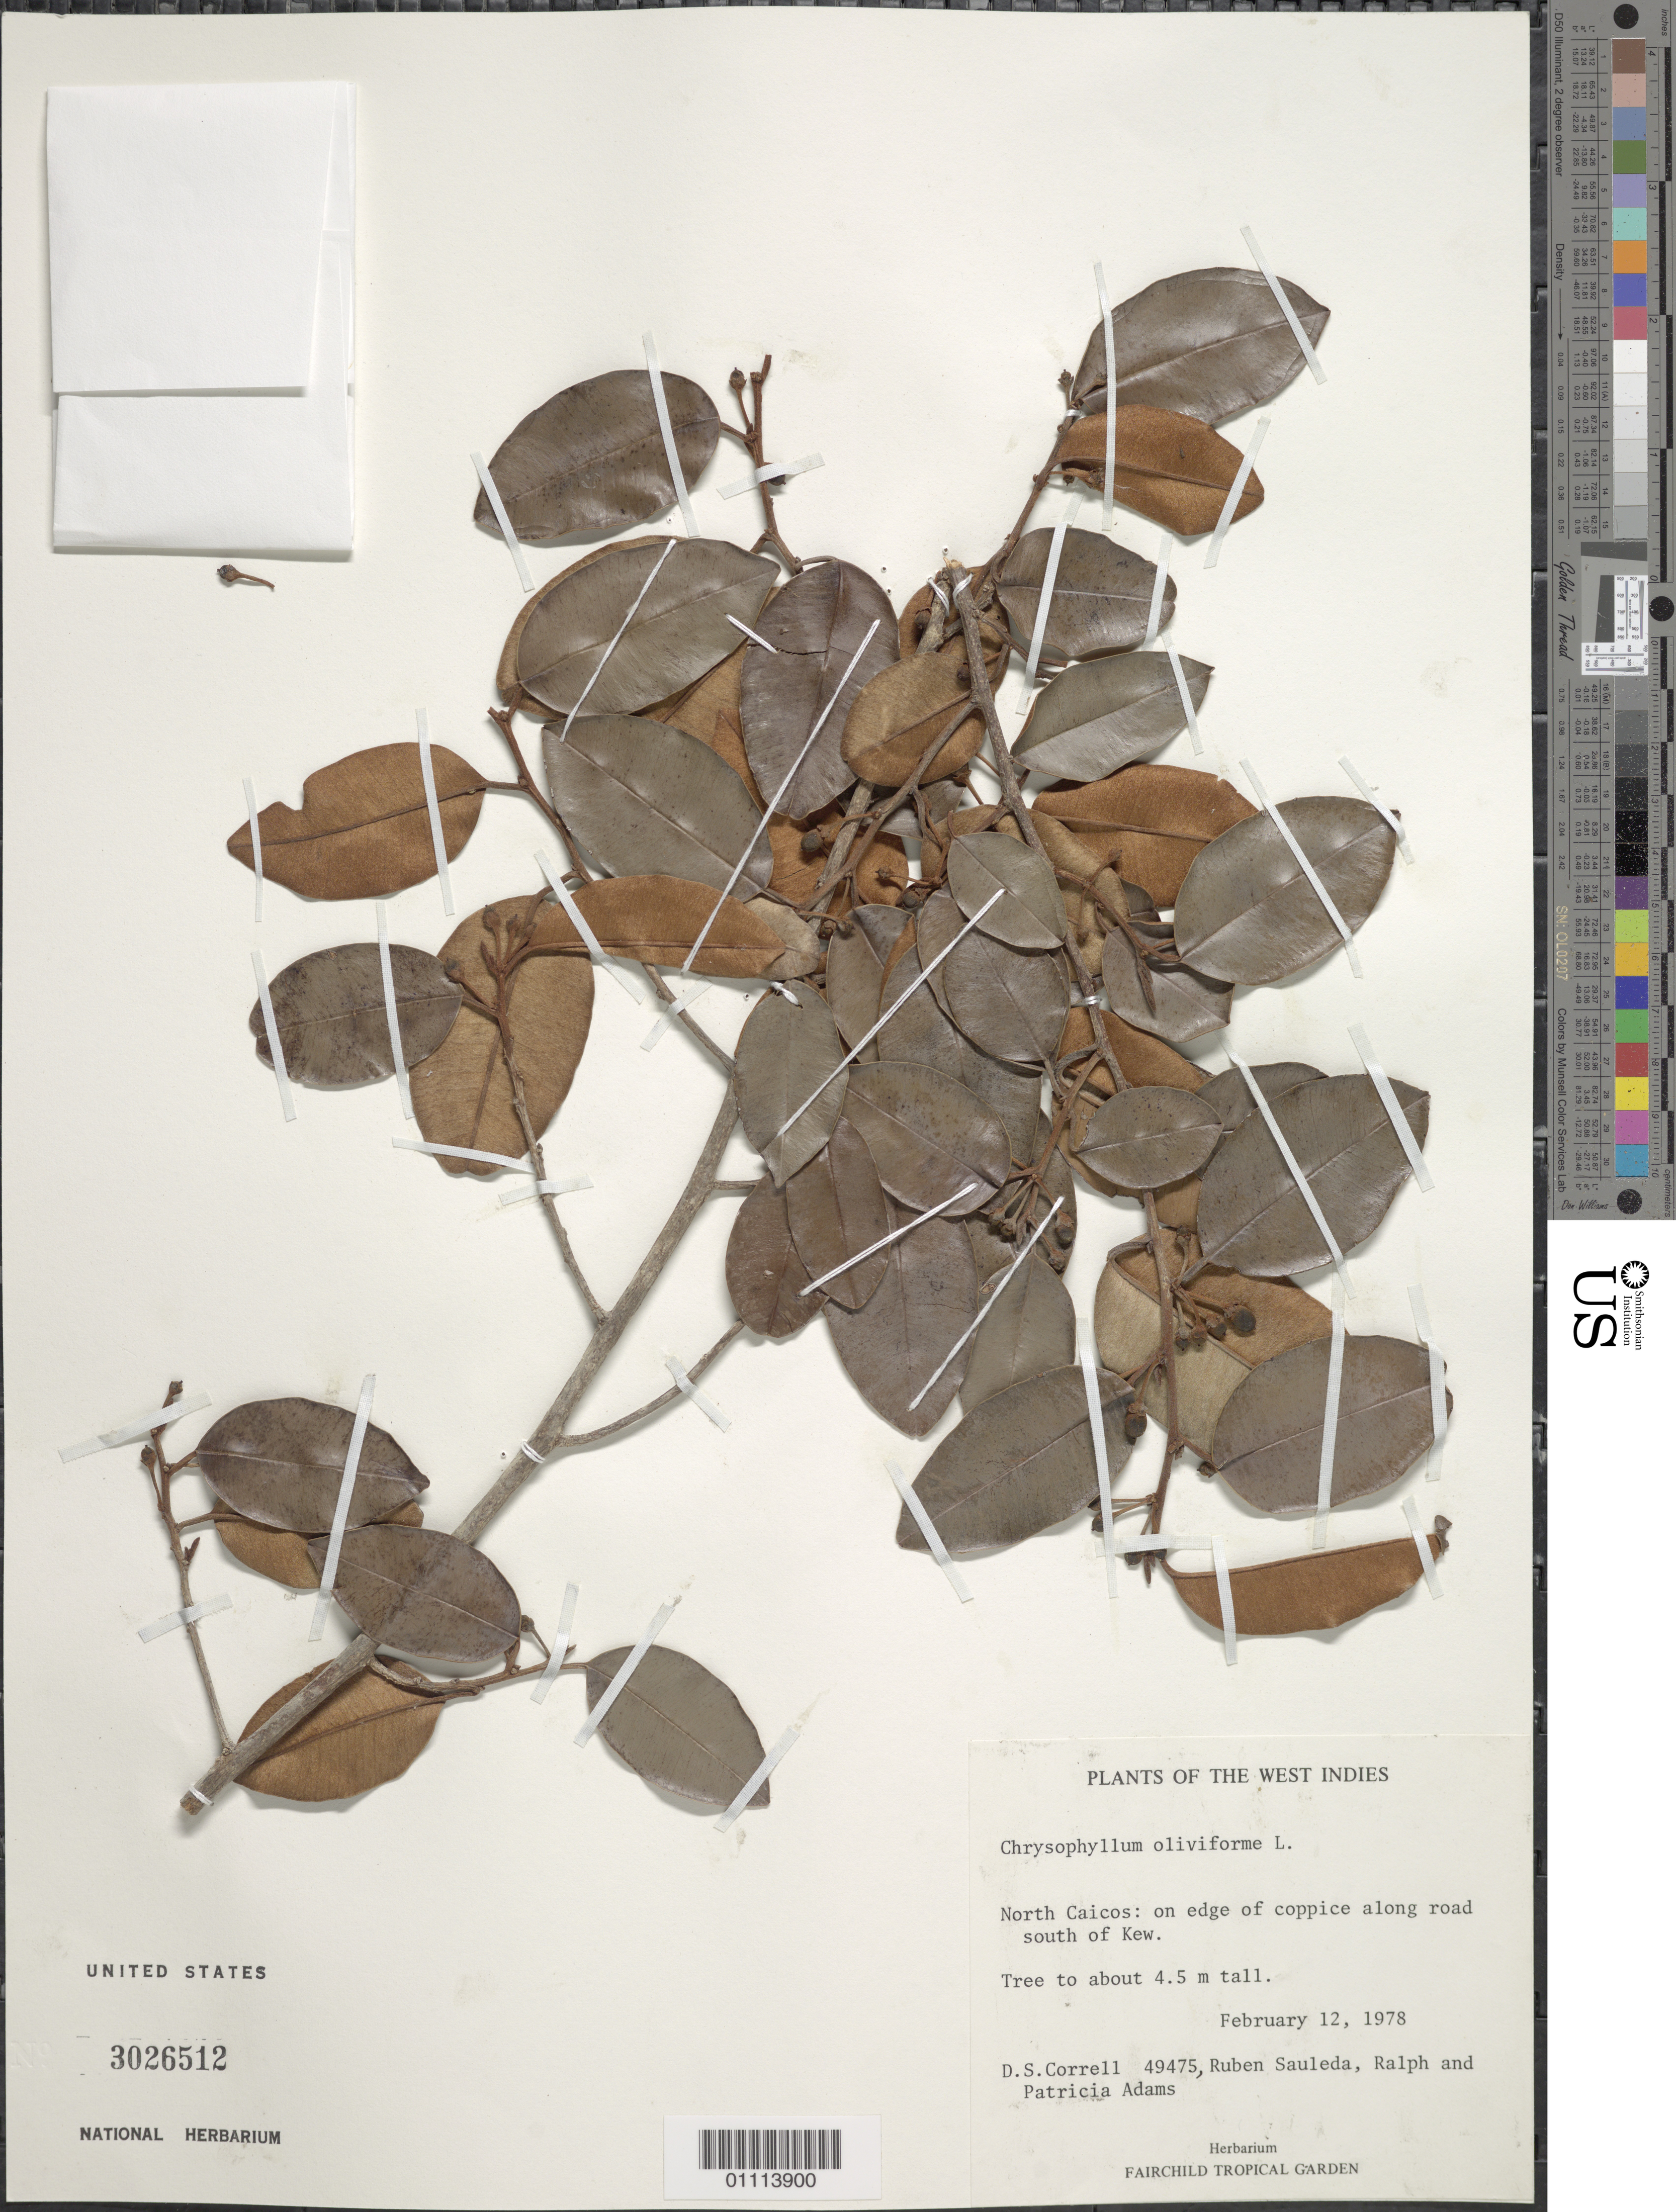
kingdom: Plantae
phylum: Tracheophyta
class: Magnoliopsida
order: Ericales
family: Sapotaceae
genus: Chrysophyllum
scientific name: Chrysophyllum oliviforme var. typicum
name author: Cronq.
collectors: D. S. Correll, R. Sauleda, R. M. Adams & P. H. Adams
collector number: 49475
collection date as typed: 12 Feb 1978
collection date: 1978-02-12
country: Turks and Caicos Islands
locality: North Caicos: on edge of coppice along road south of Kew.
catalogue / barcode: US 3026512